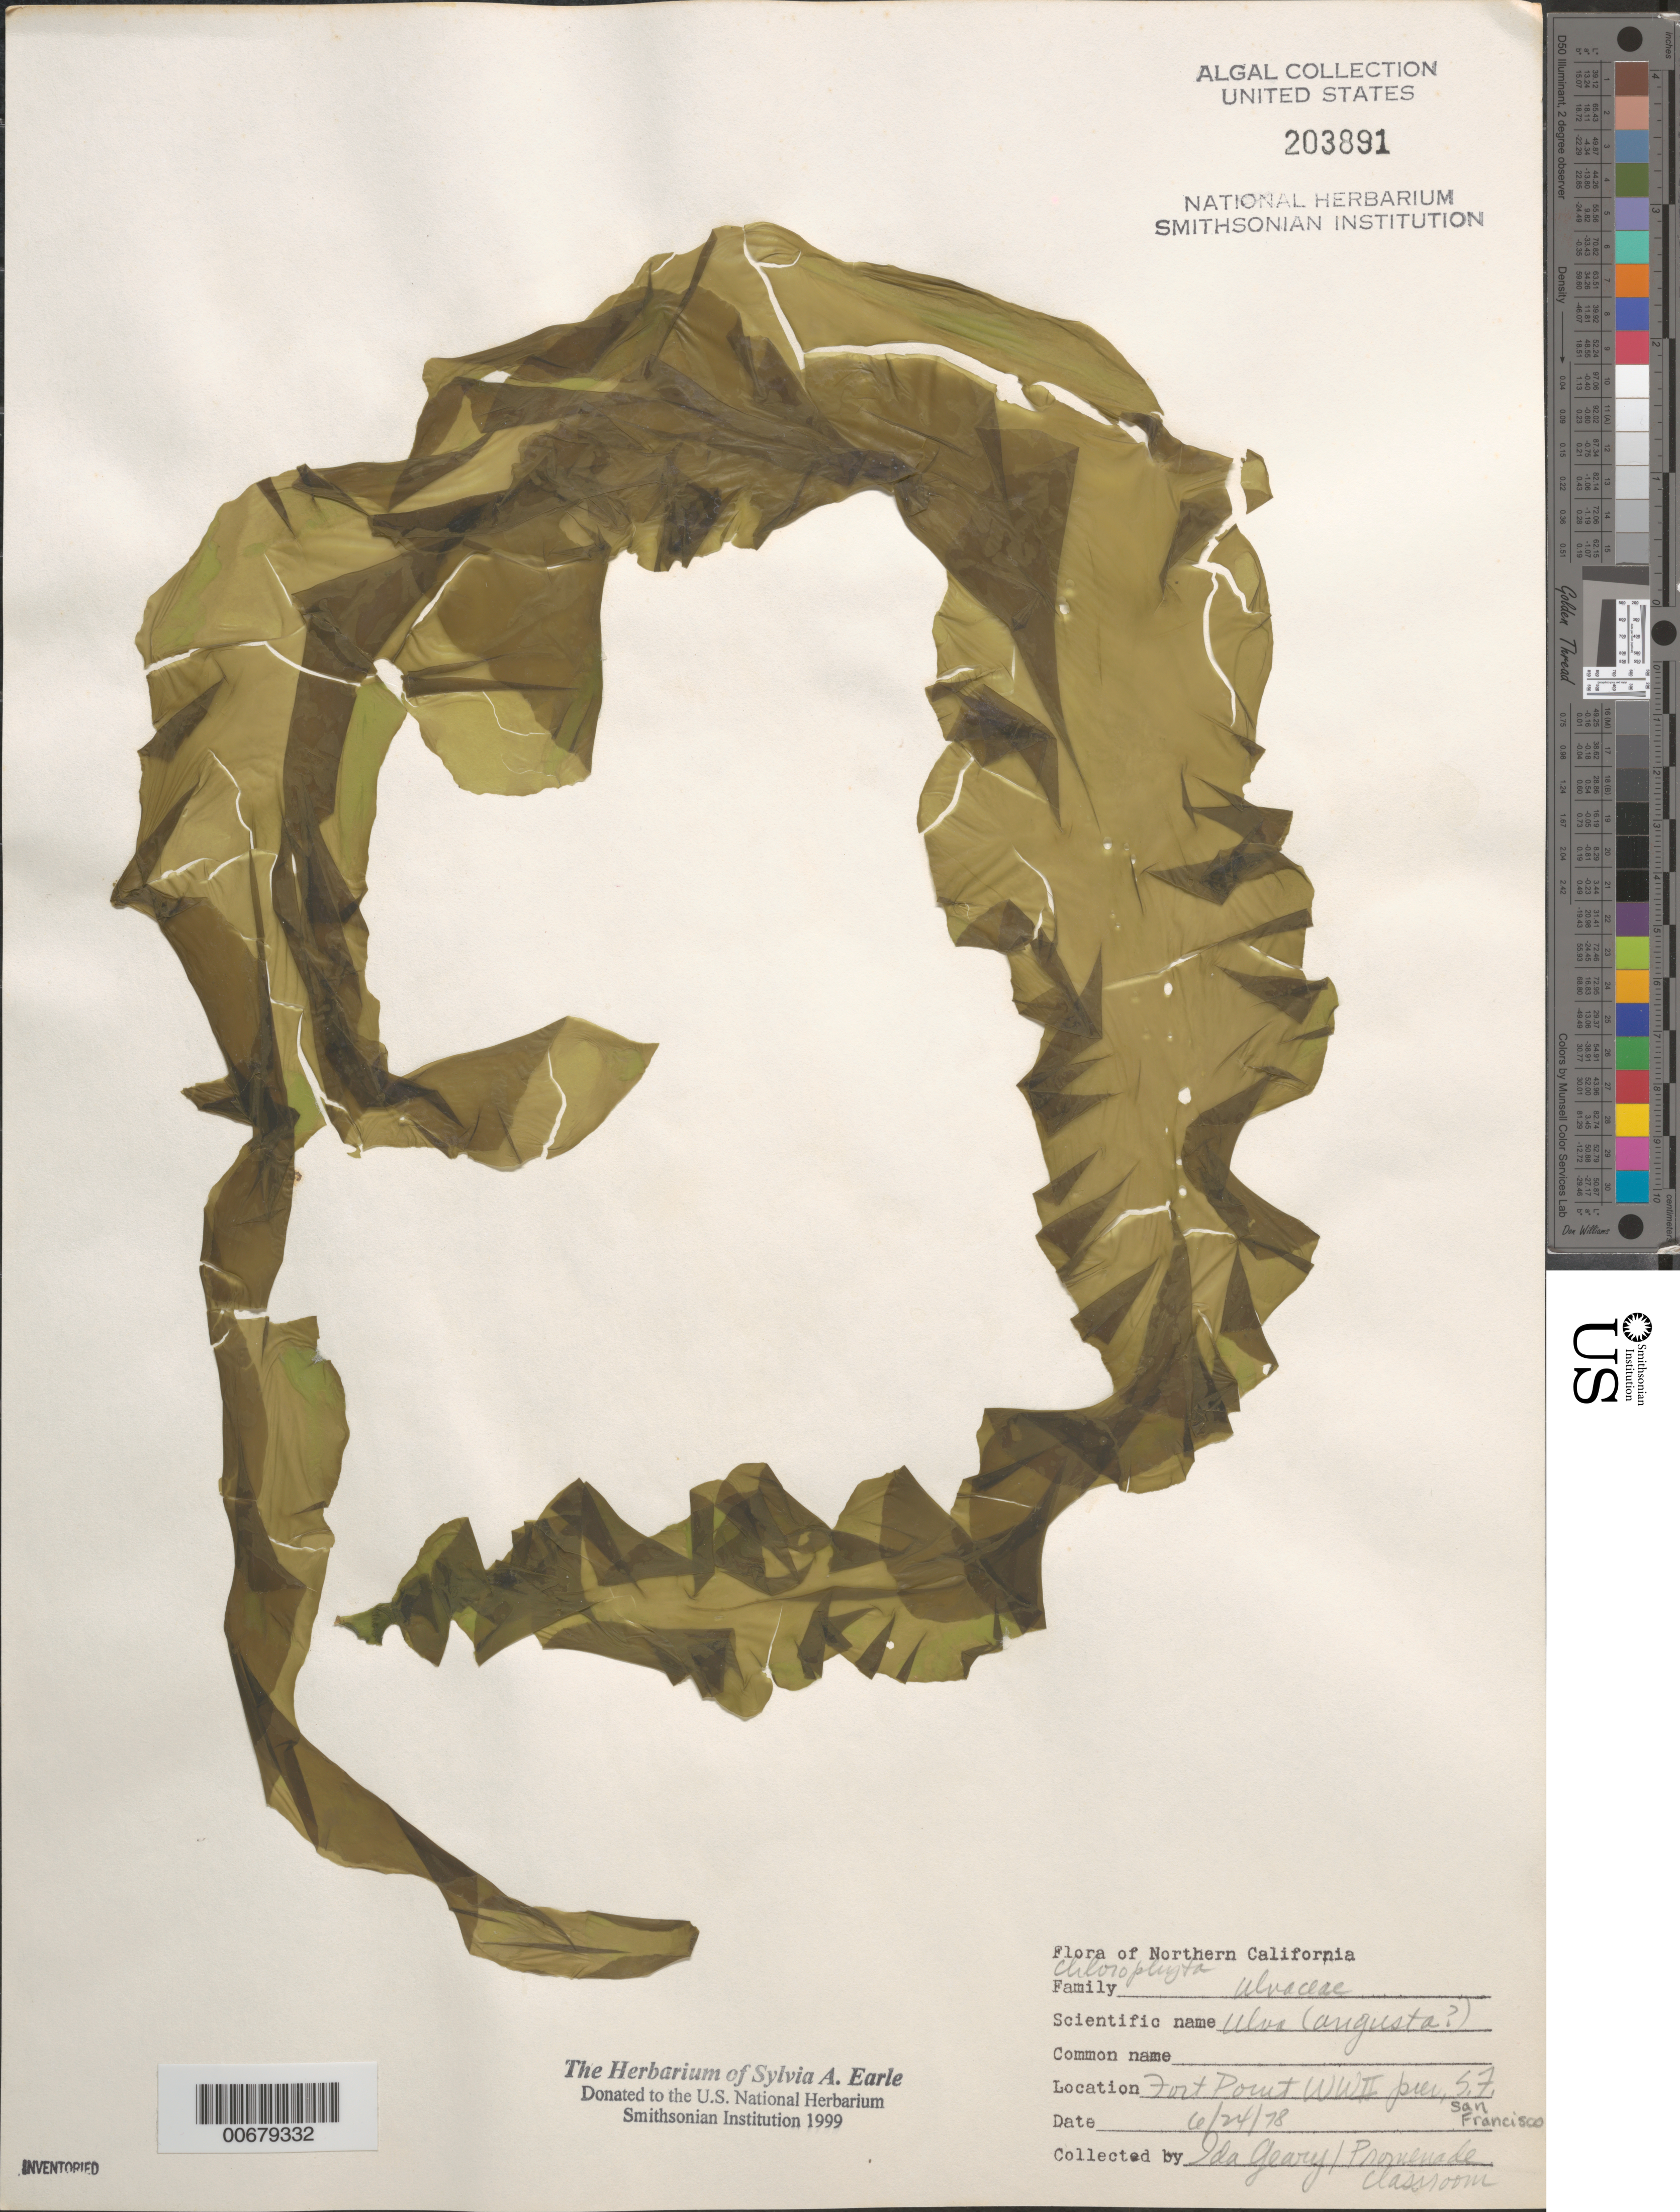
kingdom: Plantae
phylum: Chlorophyta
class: Ulvophyceae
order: Ulvales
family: Ulvaceae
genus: Ulva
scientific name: Ulva californica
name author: N.Wille in Collins et al.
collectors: I. Geary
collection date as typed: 24 Jun 1978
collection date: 1978-06-24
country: United States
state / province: California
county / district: San Francisco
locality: San Francisco, Fort Point, World War II Pier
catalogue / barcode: US 203891